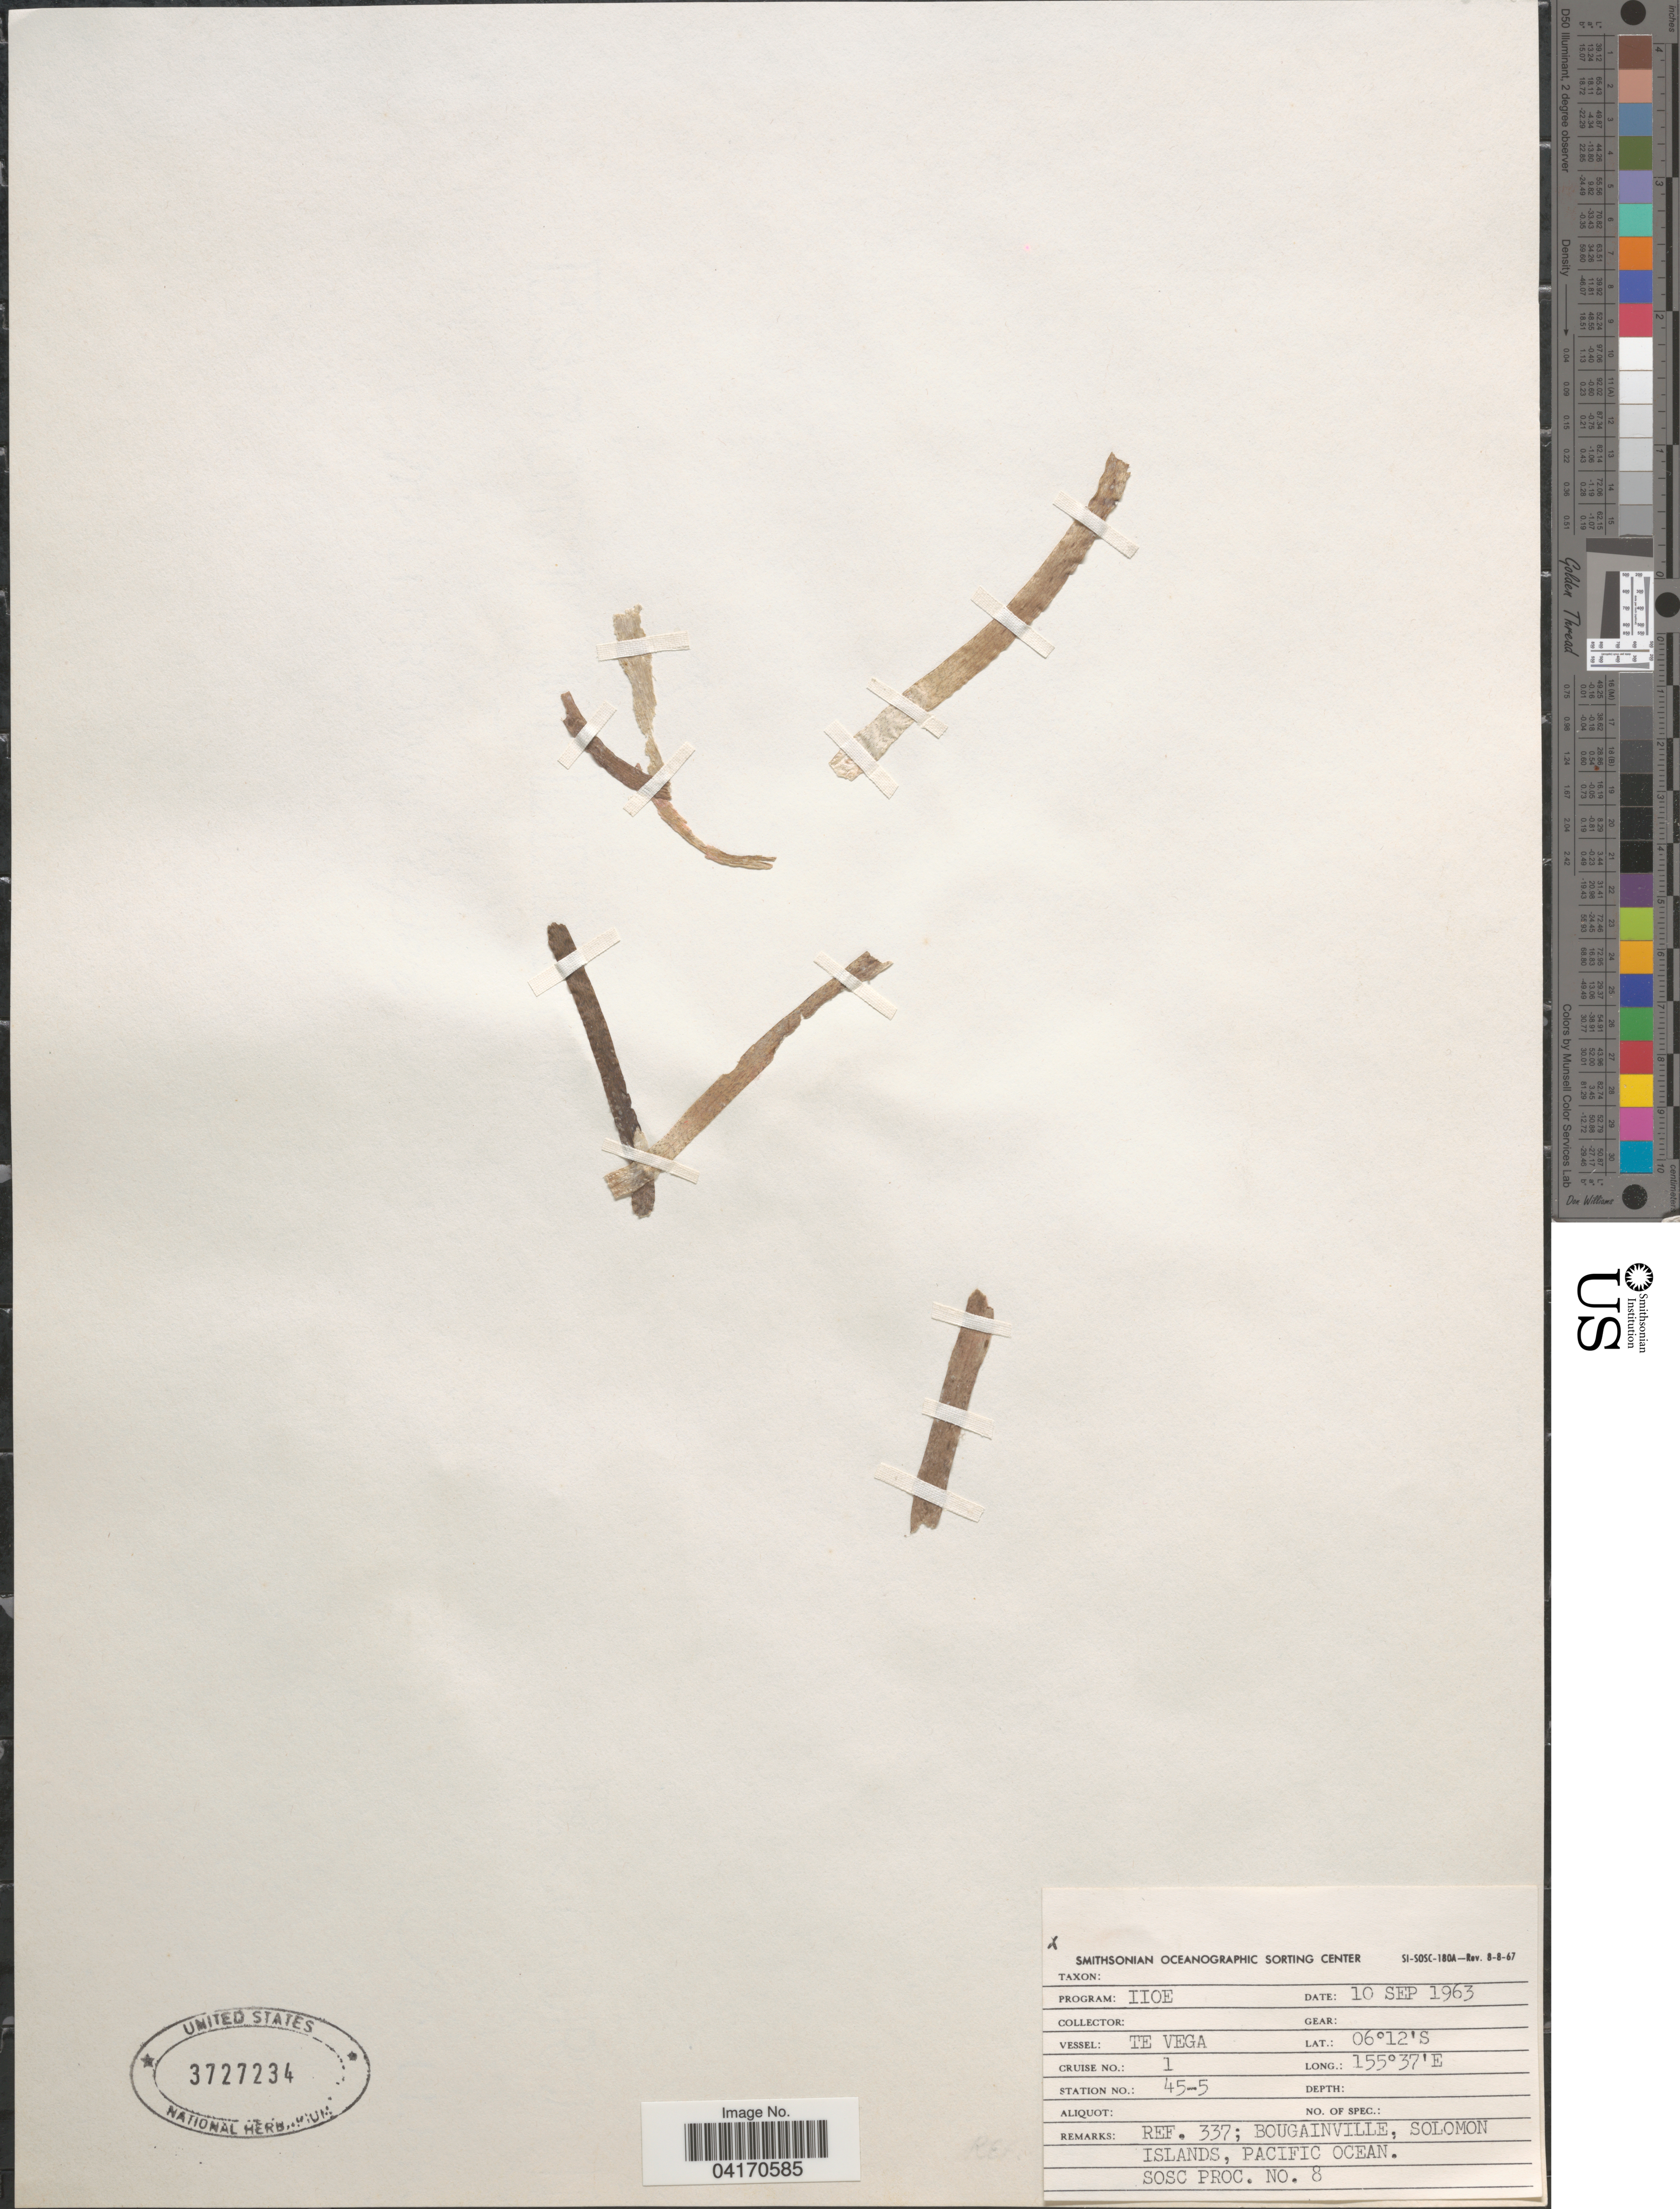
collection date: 1963-09-10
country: Solomon Islands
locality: REF. 337; Bougainville, Pacific Ocean.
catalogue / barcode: US 3727234